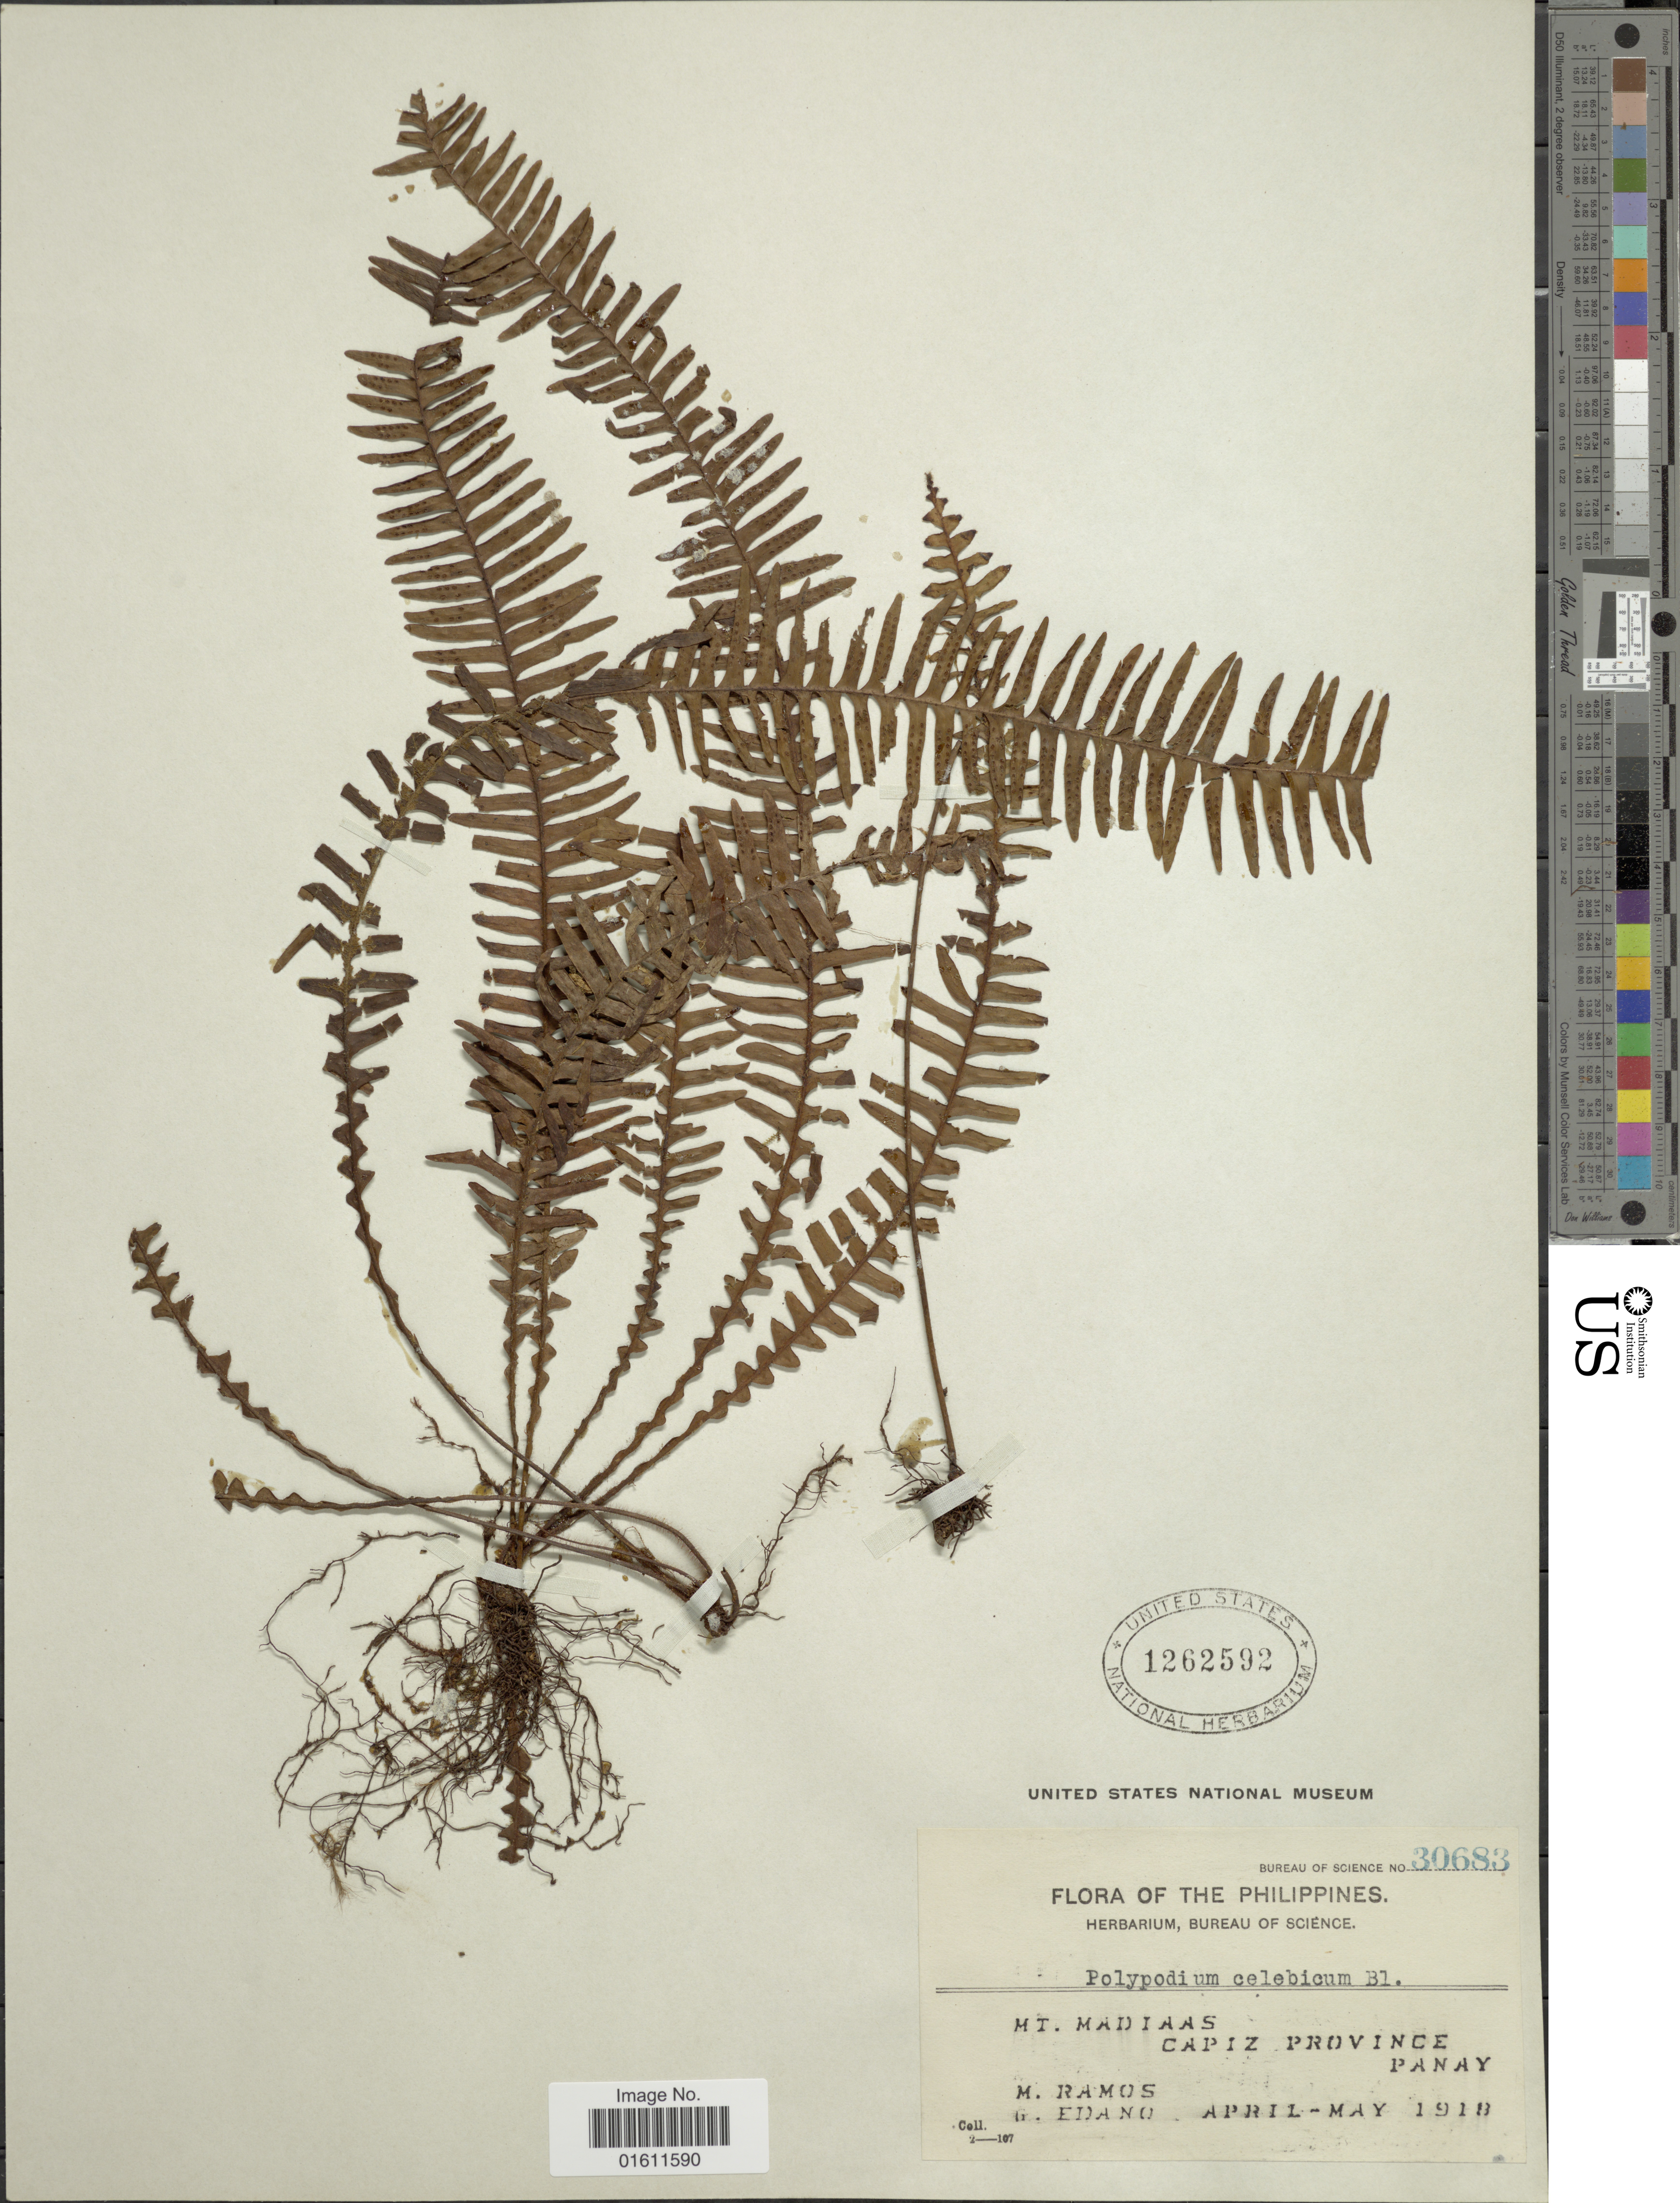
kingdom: Plantae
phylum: Tracheophyta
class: Polypodiopsida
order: Polypodiales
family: Polypodiaceae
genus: Prosaptia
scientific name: Prosaptia celebica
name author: (Blume) Tagawa & K. Iwats.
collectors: M. Ramos & G. Edaño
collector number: Bureau of Science 30683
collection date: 1918-04/1918-05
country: Philippines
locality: Mt. Madiaas Capiz province, Panay.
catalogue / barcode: US 1262592